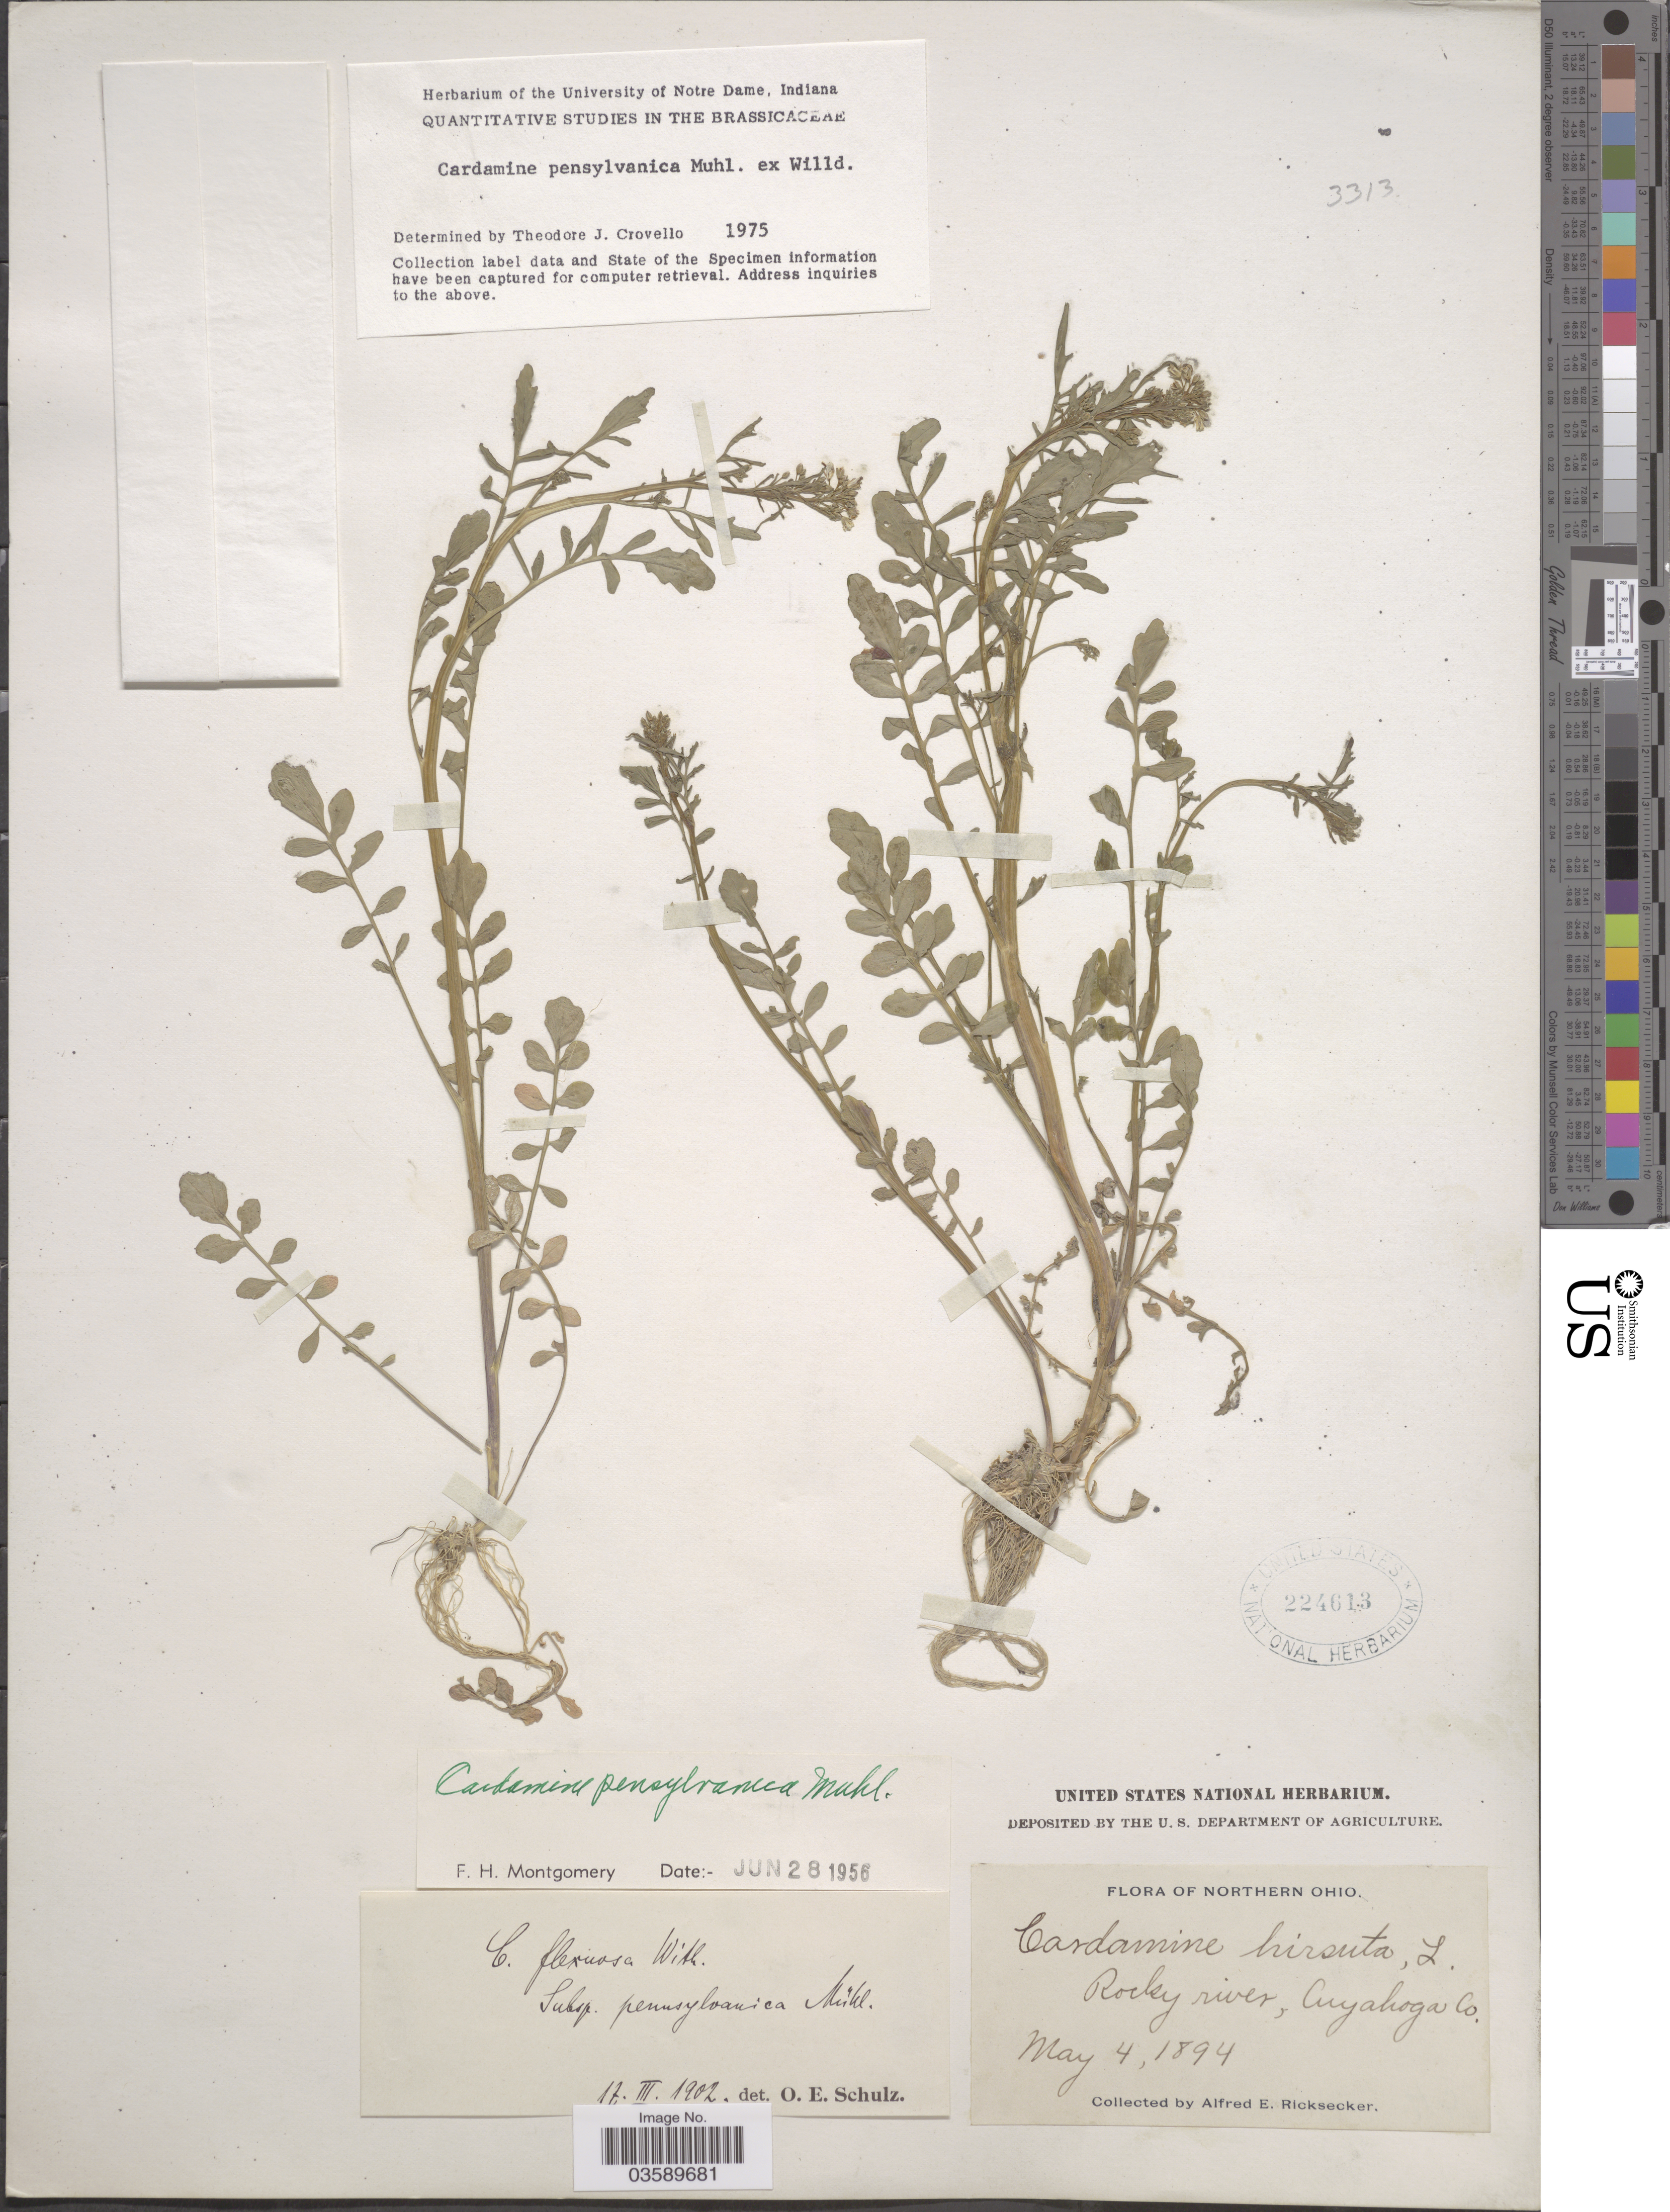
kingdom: Plantae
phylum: Tracheophyta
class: Magnoliopsida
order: Brassicales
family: Brassicaceae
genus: Cardamine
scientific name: Cardamine pensylvanica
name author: Muhl. ex Willd.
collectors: A. E. Ricksecker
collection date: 1894-05-04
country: United States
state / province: Ohio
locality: Northern Ohio. Rocky river, Cuyahoga Co.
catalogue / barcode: US 224613